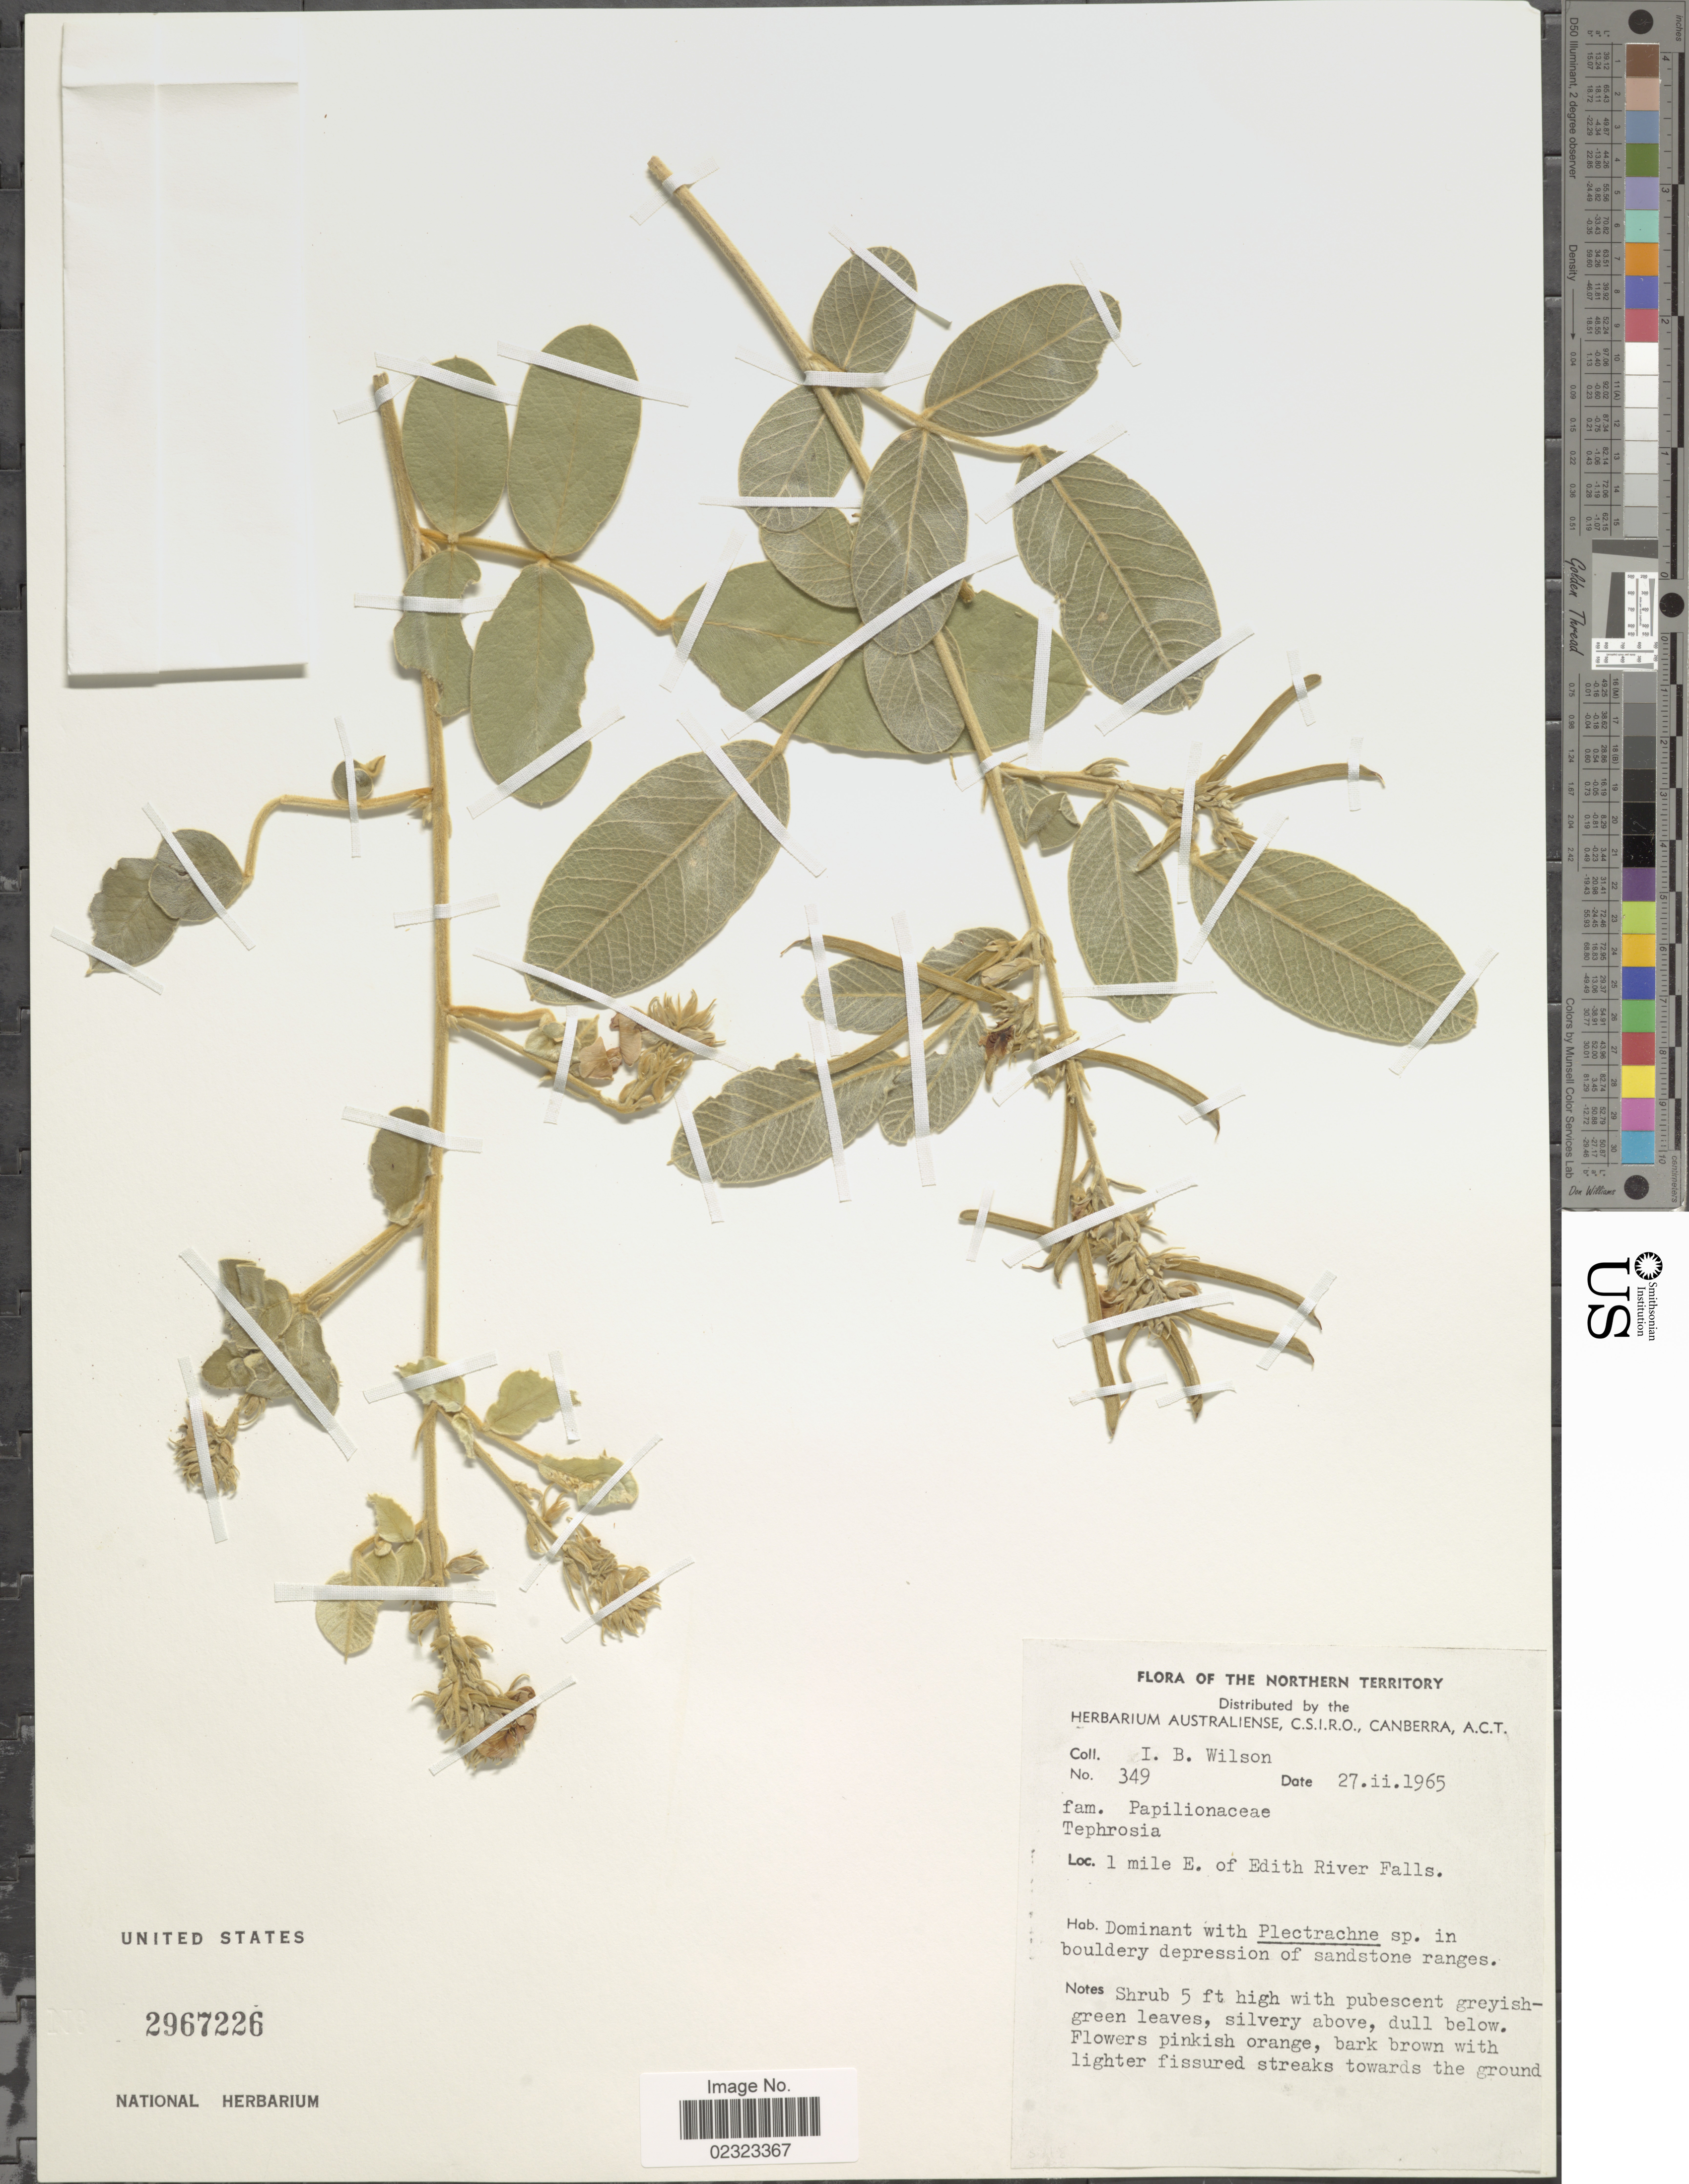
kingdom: Plantae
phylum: Tracheophyta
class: Magnoliopsida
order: Fabales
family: Fabaceae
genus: Tephrosia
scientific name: Tephrosia sp.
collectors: I. B. Wilson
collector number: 349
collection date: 1965-02-27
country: Australia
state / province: Northern Territory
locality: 1 mile E. of Edith River Falls, dominant in boudlery depression of sandstone ranges.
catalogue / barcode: US 2967226